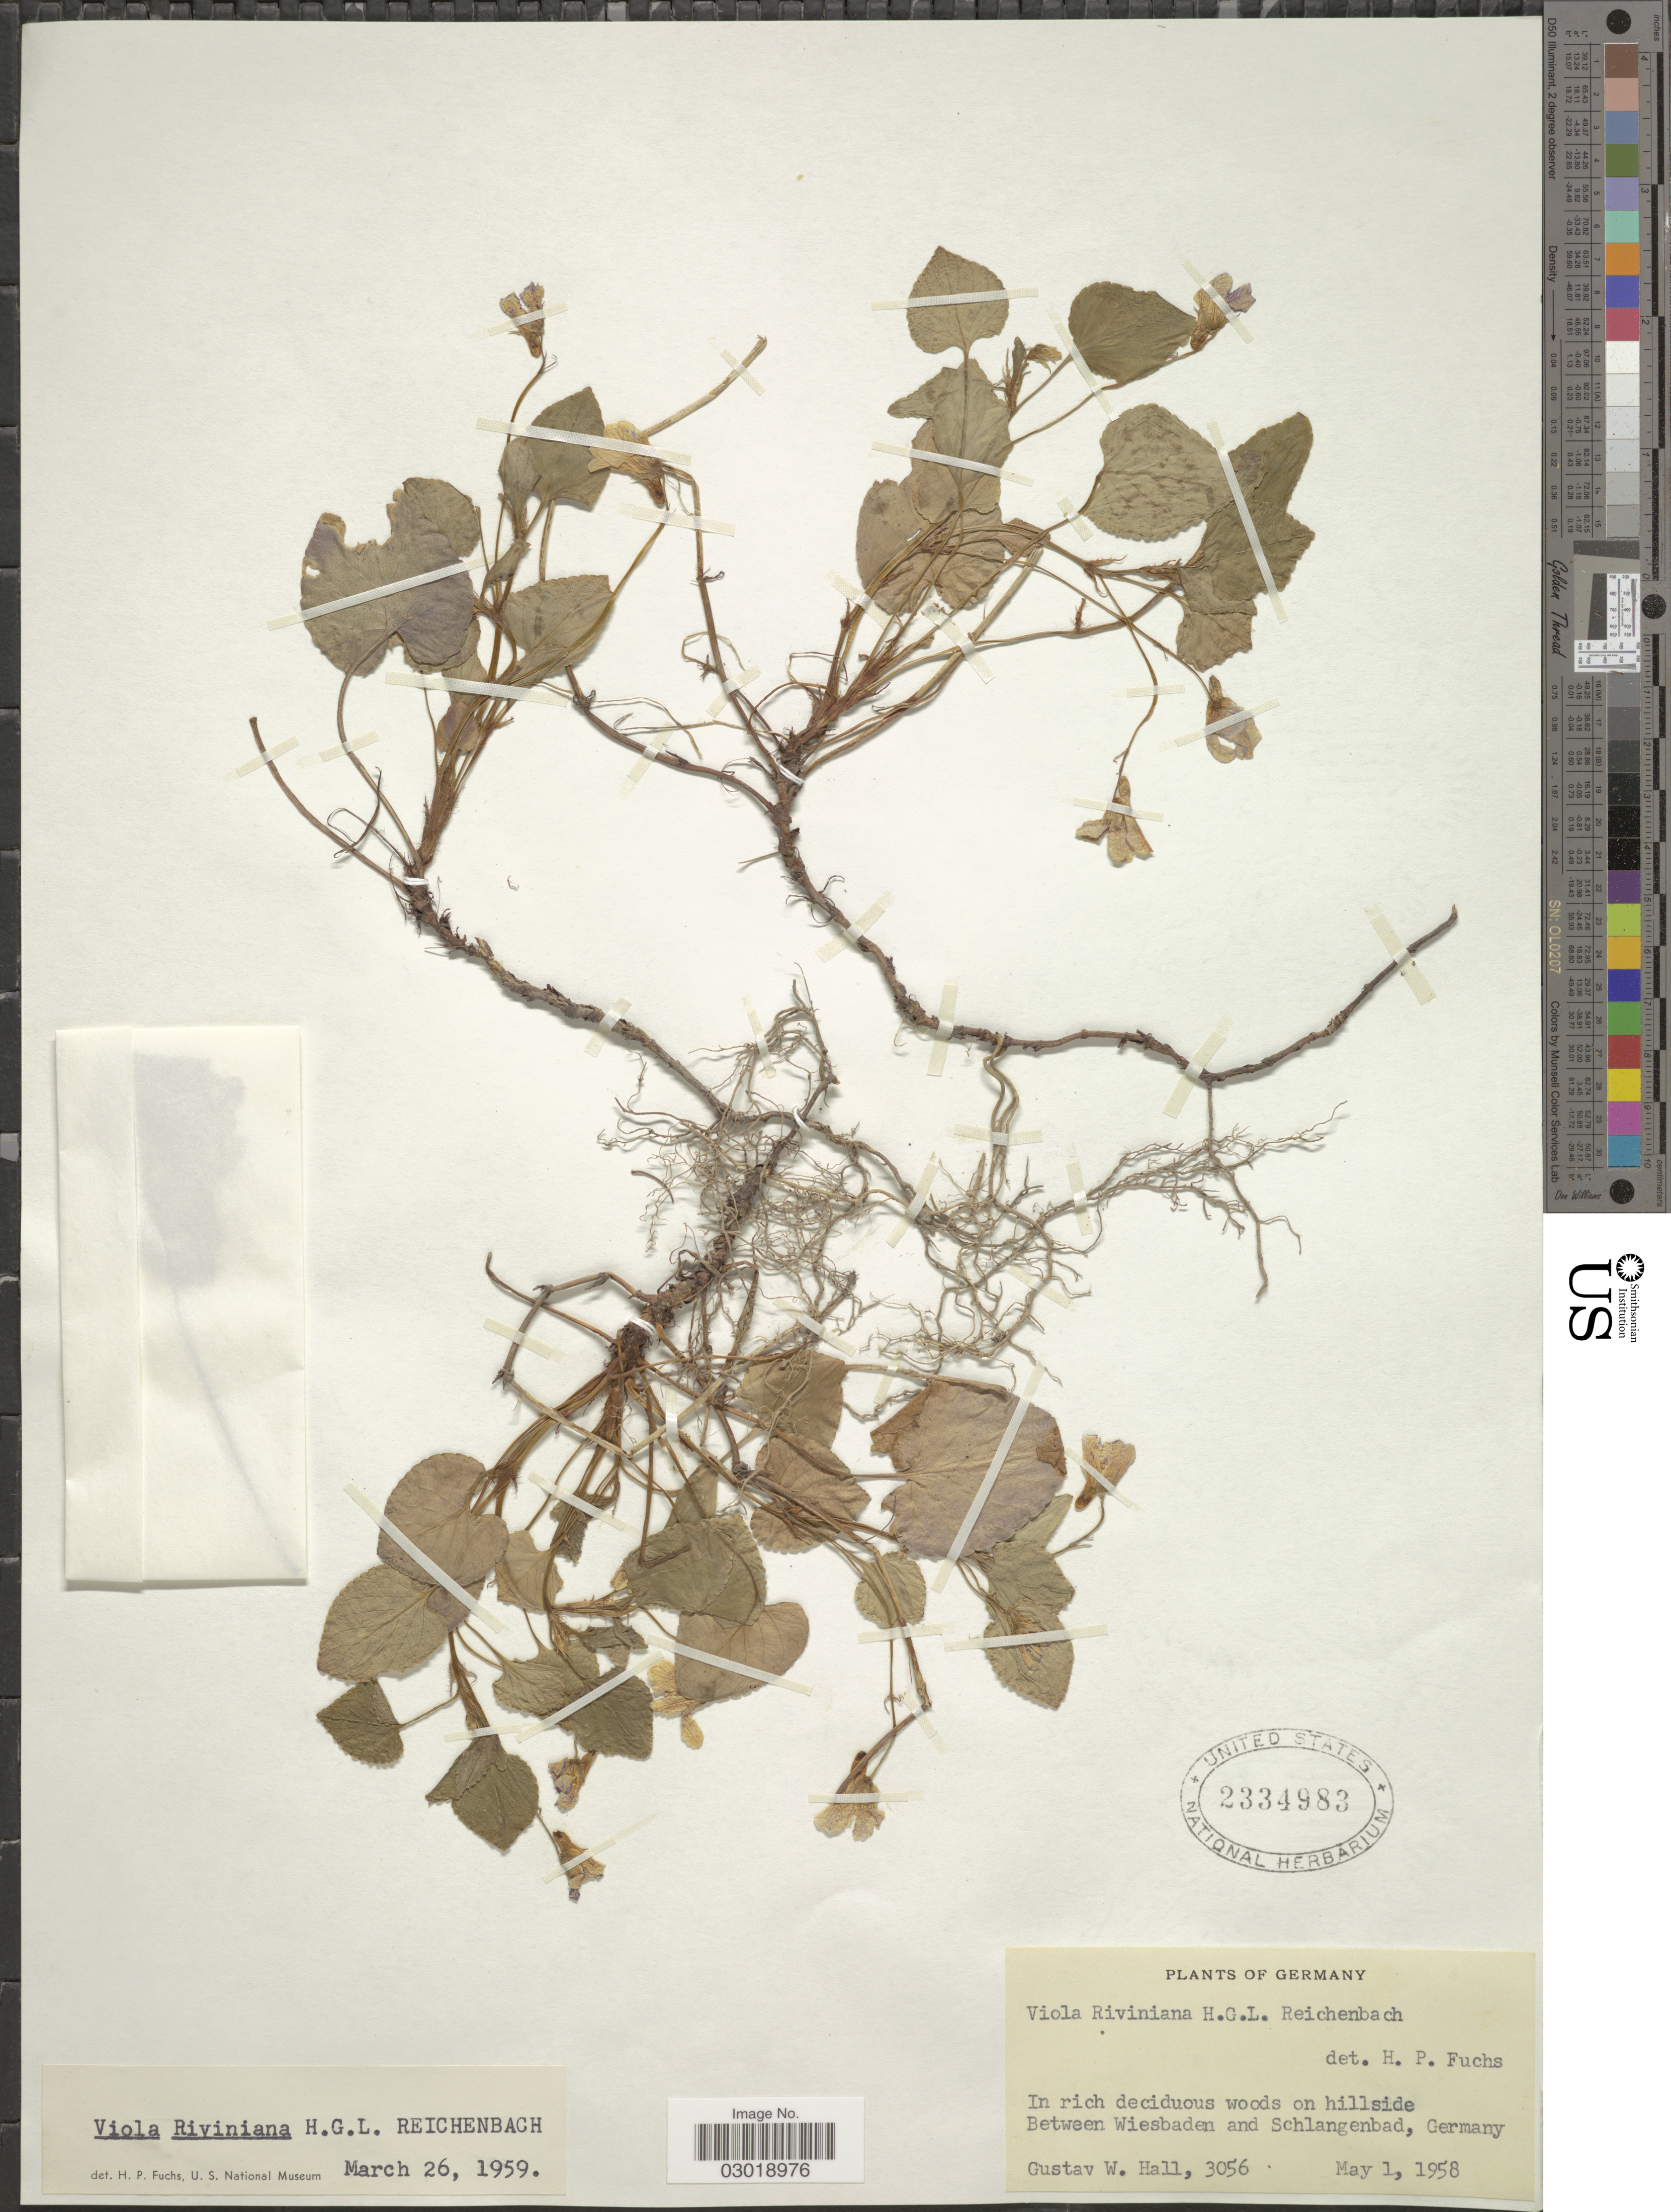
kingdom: Plantae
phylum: Tracheophyta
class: Magnoliopsida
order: Malpighiales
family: Violaceae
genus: Viola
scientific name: Viola riviniana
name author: Rchb.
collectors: G. Hall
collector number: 3056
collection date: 1958-05-01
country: Germany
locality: Between Wiesbaden and Schlangenbad.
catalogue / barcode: US 2334983